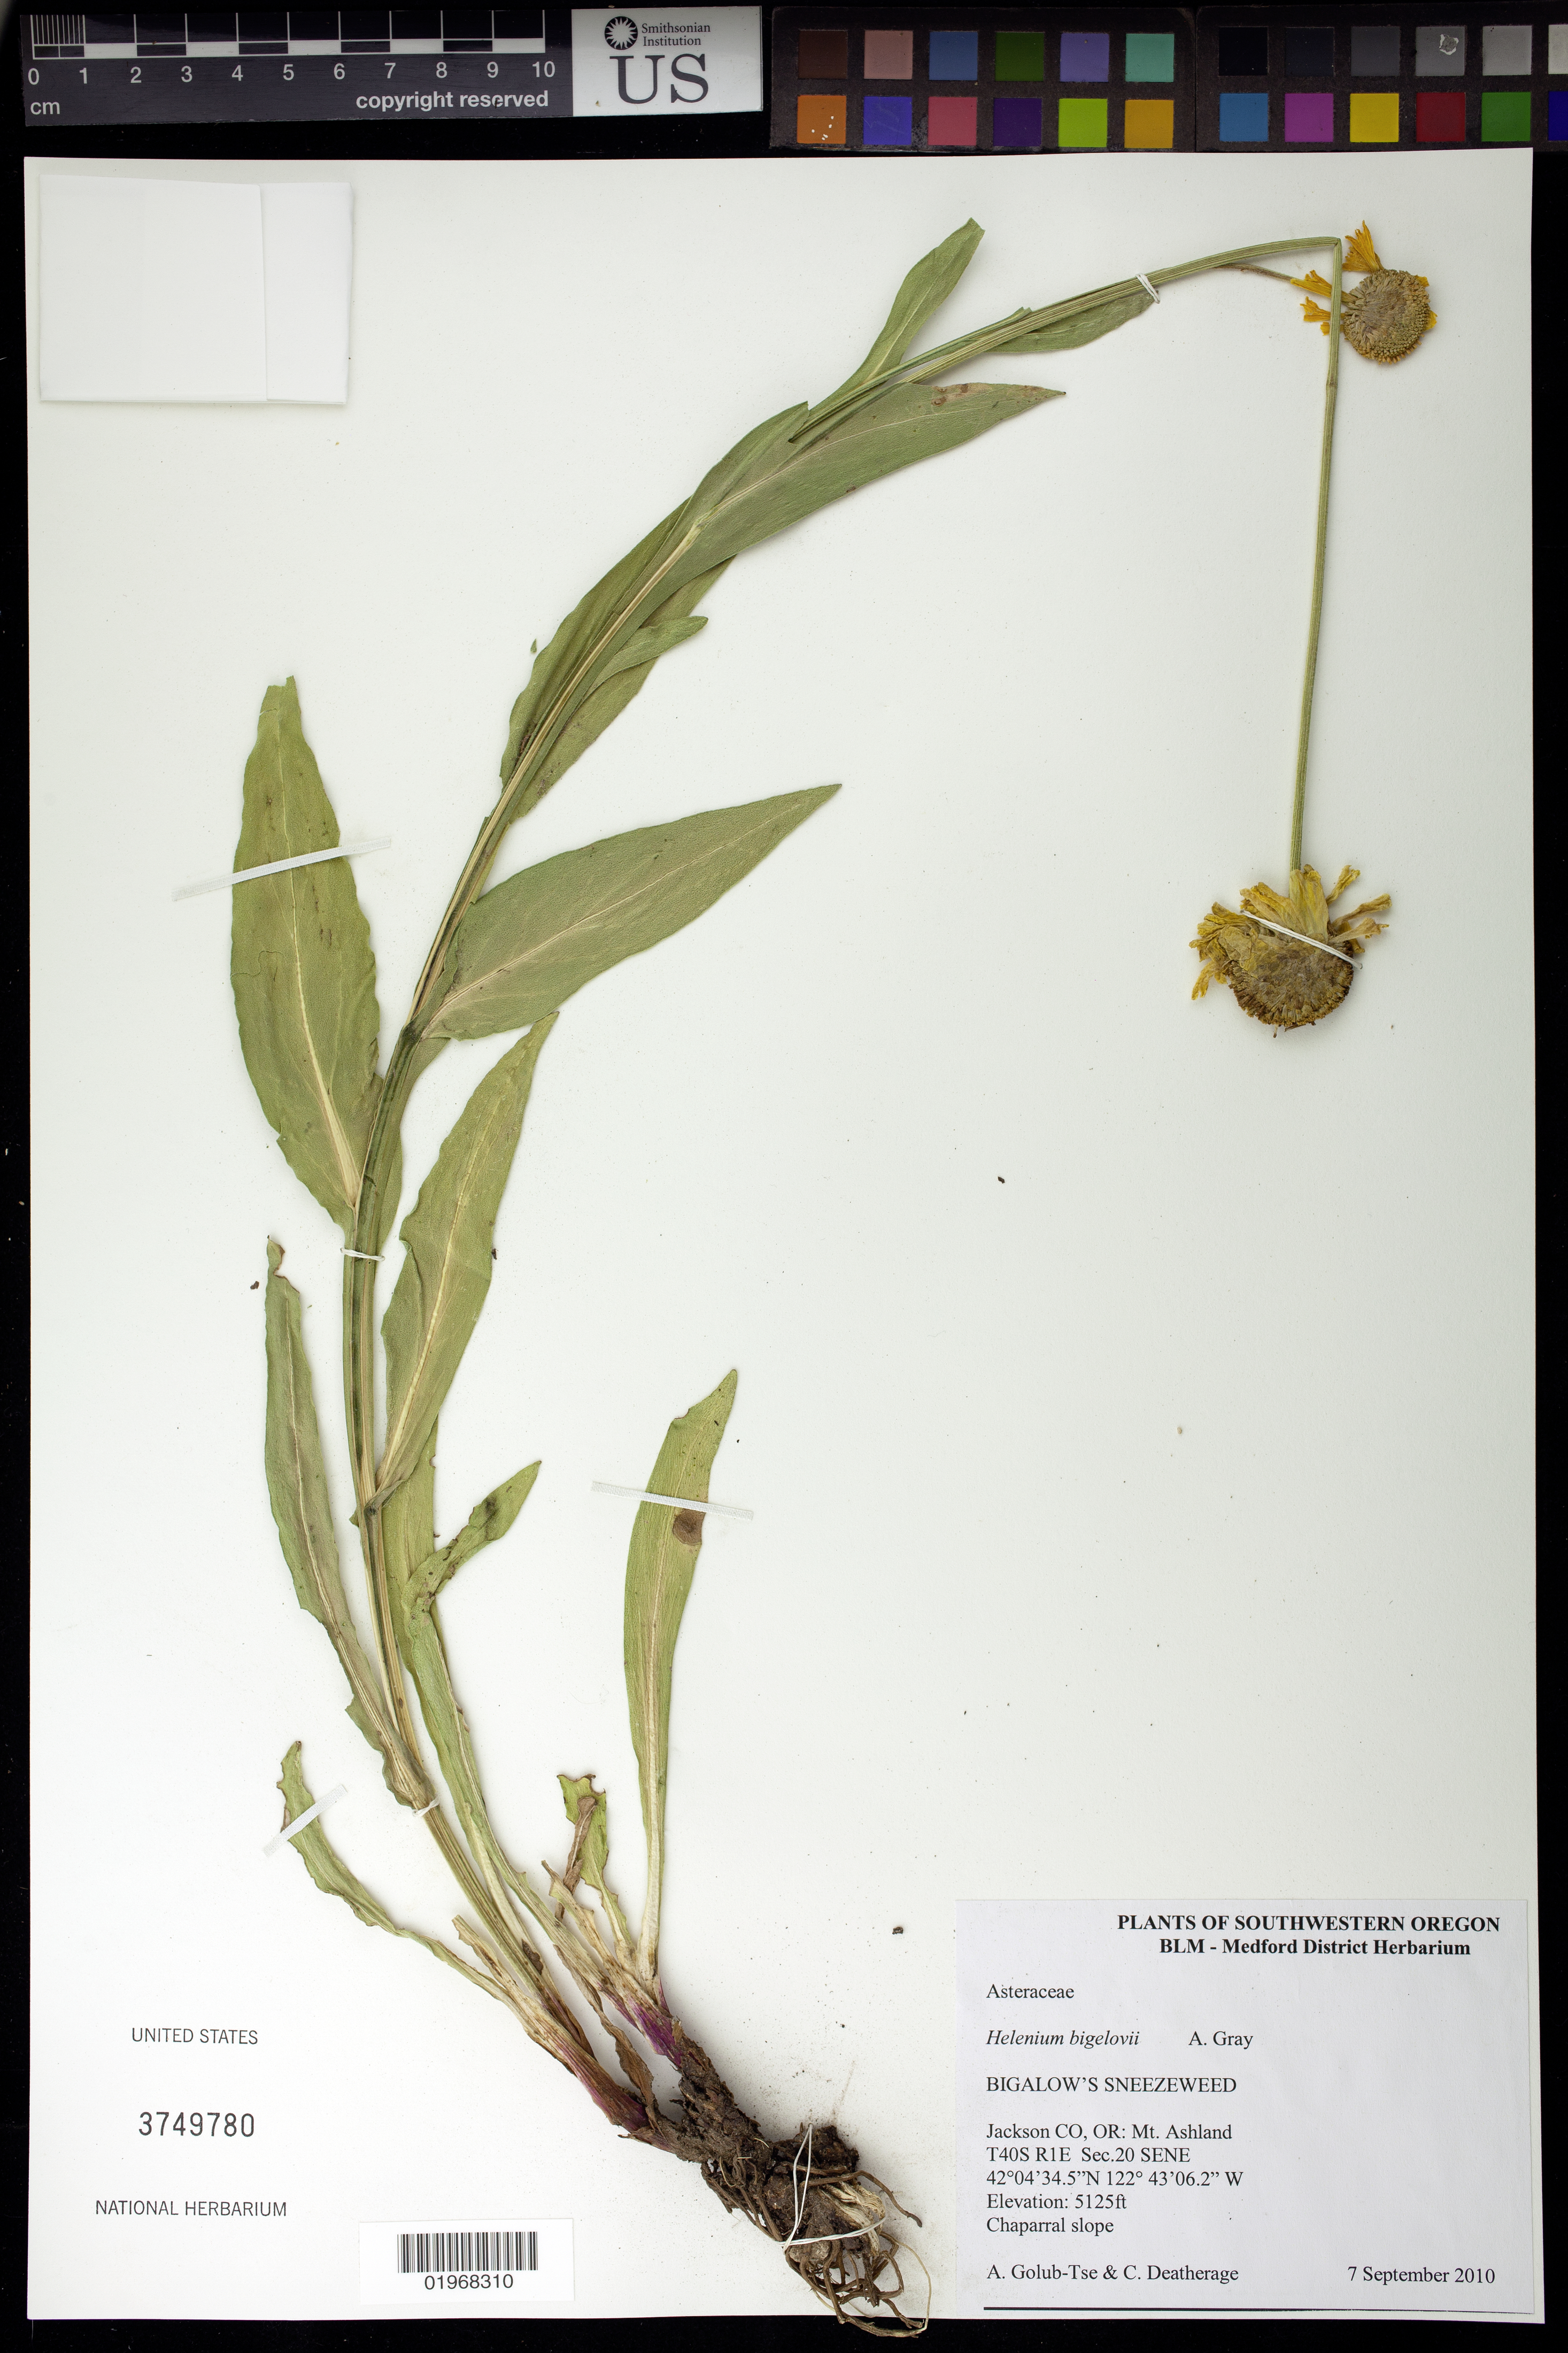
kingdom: Plantae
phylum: Tracheophyta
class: Magnoliopsida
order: Asterales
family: Asteraceae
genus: Helenium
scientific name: Helenium bigelovii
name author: A. Gray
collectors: A. Golub-Tse & C. Deatherage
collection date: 2010-09-07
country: United States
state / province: Oregon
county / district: Jackson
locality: Mt. Ashland. T40S R1E Sec 20 SENE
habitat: Chaparral slope.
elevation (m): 1562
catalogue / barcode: US 3749780